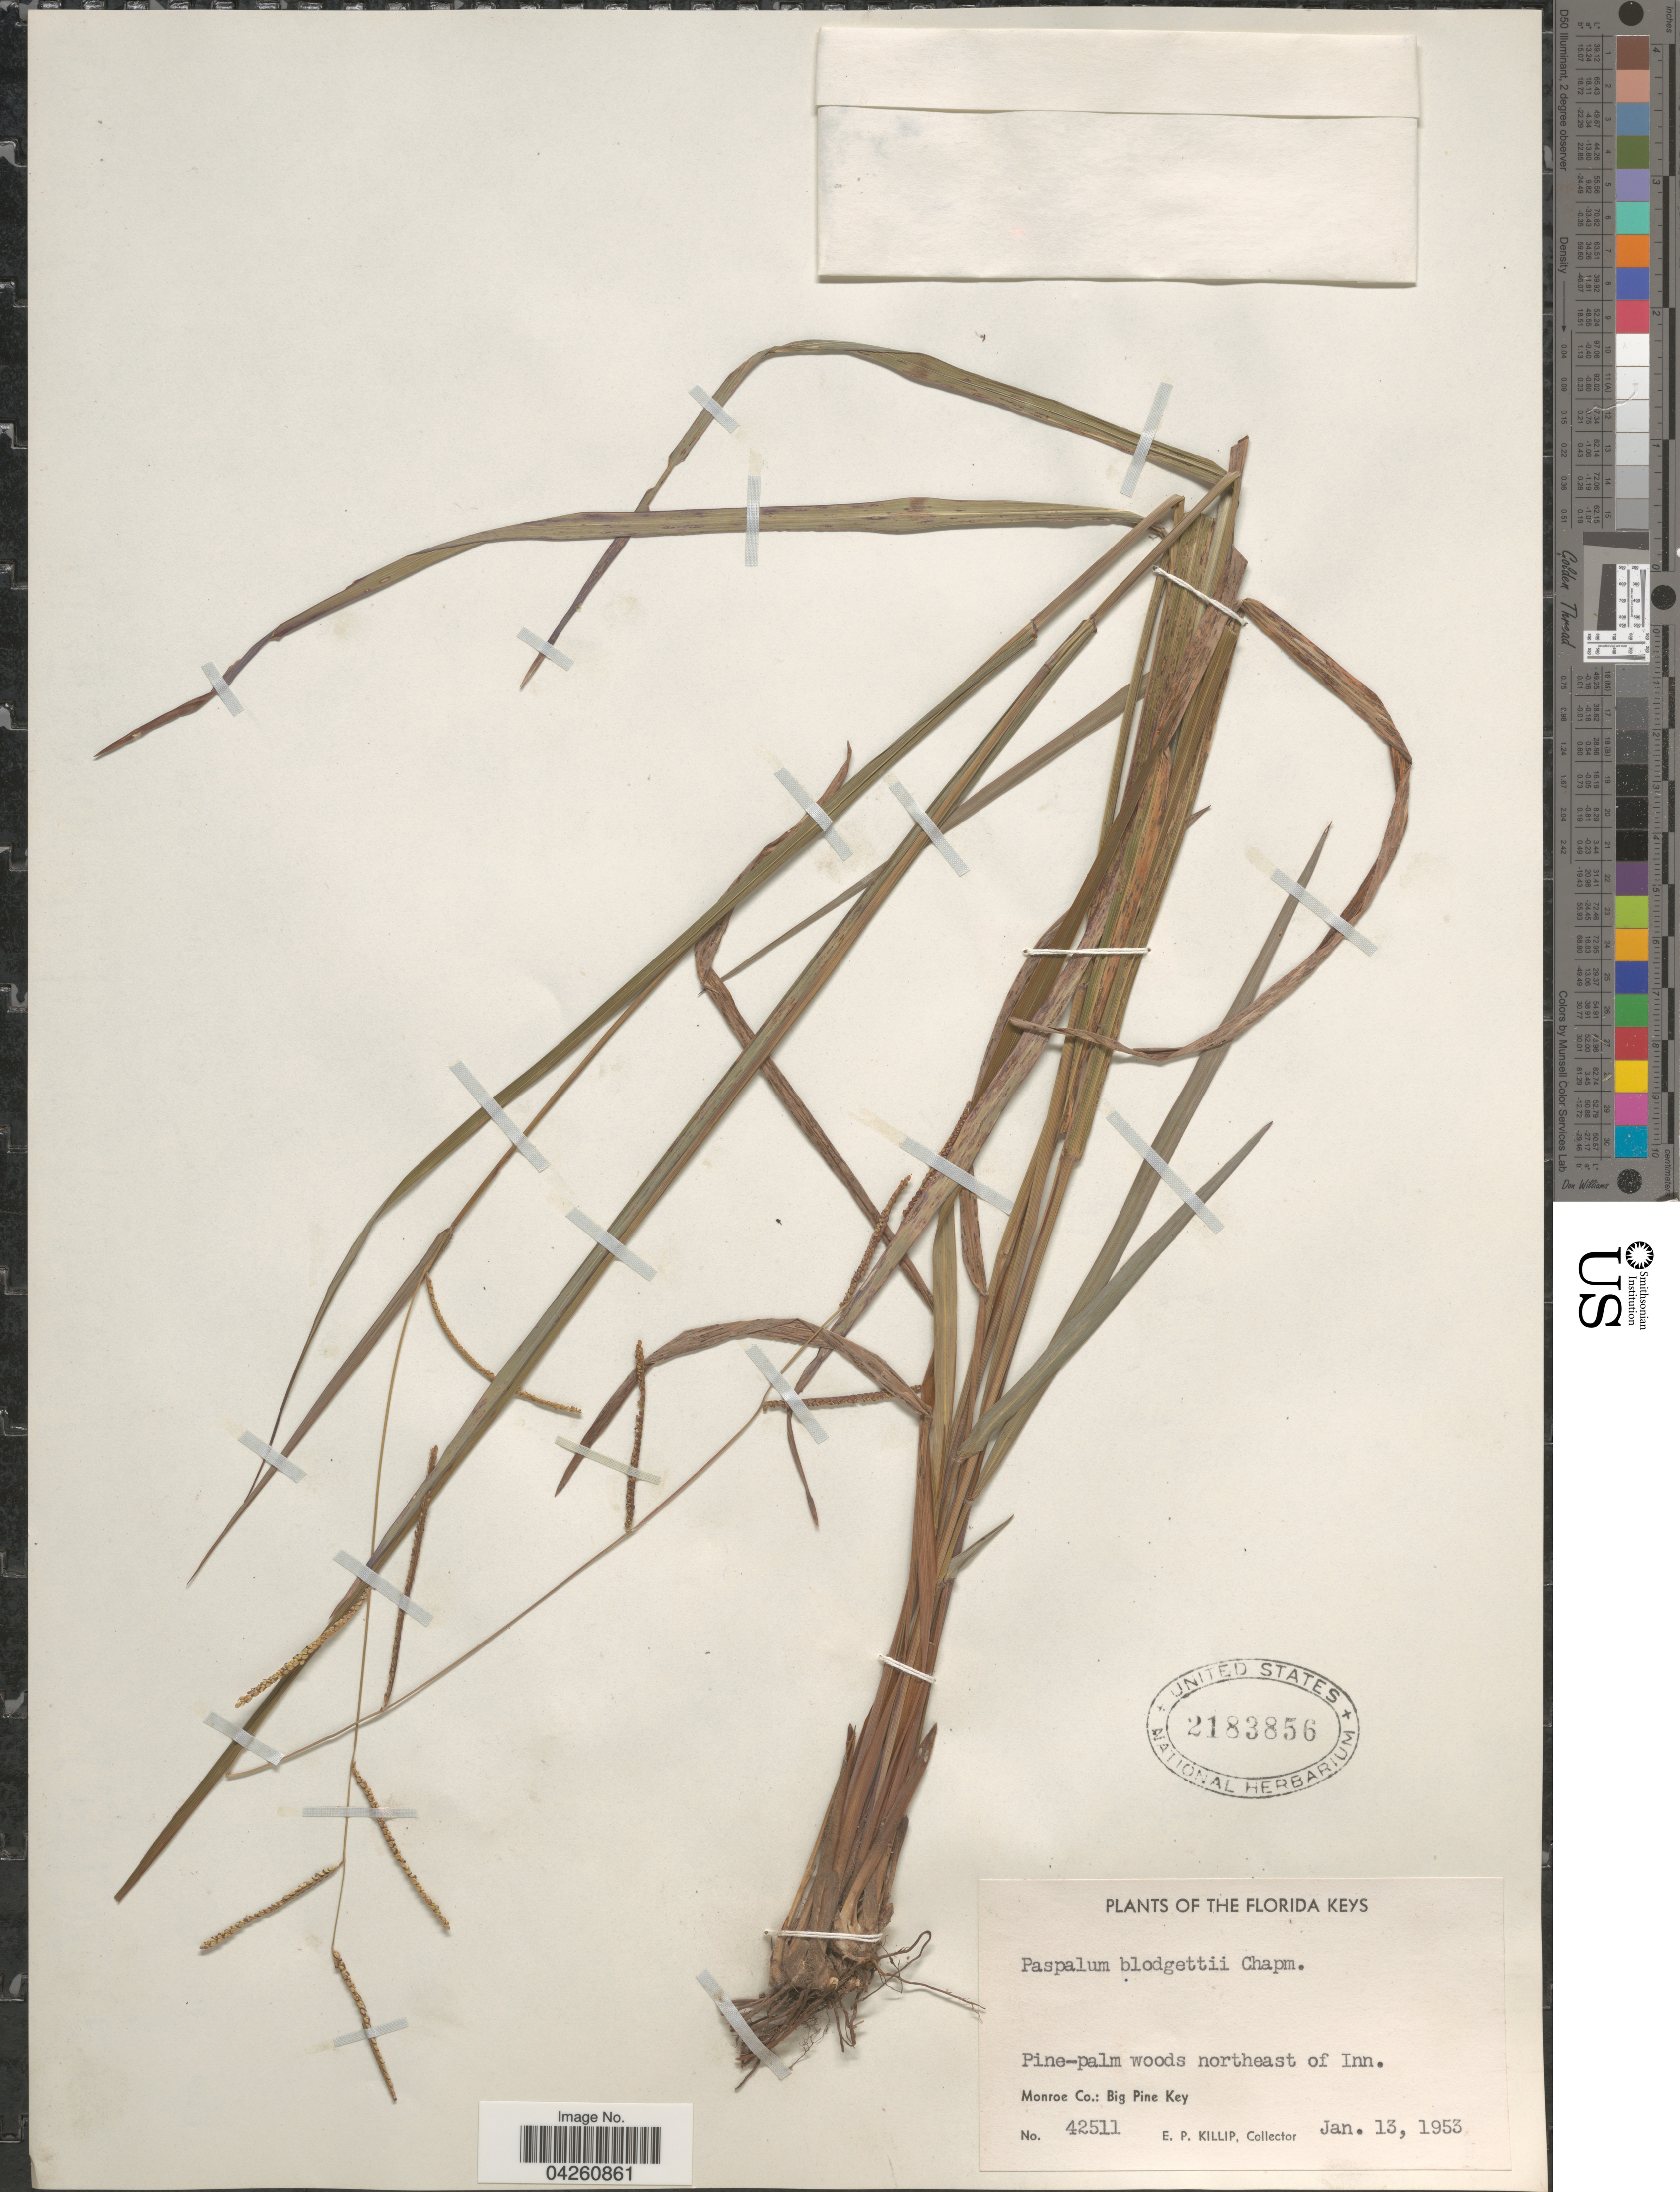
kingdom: Plantae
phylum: Tracheophyta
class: Liliopsida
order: Poales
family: Poaceae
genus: Paspalum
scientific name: Paspalum blodgettii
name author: Chapm.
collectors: E. P. Killip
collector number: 42511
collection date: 1953-01-13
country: United States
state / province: Florida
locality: Florida Keys. Pine-palm woods northeast of Inn. Monroe Co.: Big Pine Key.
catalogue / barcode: US 2183856